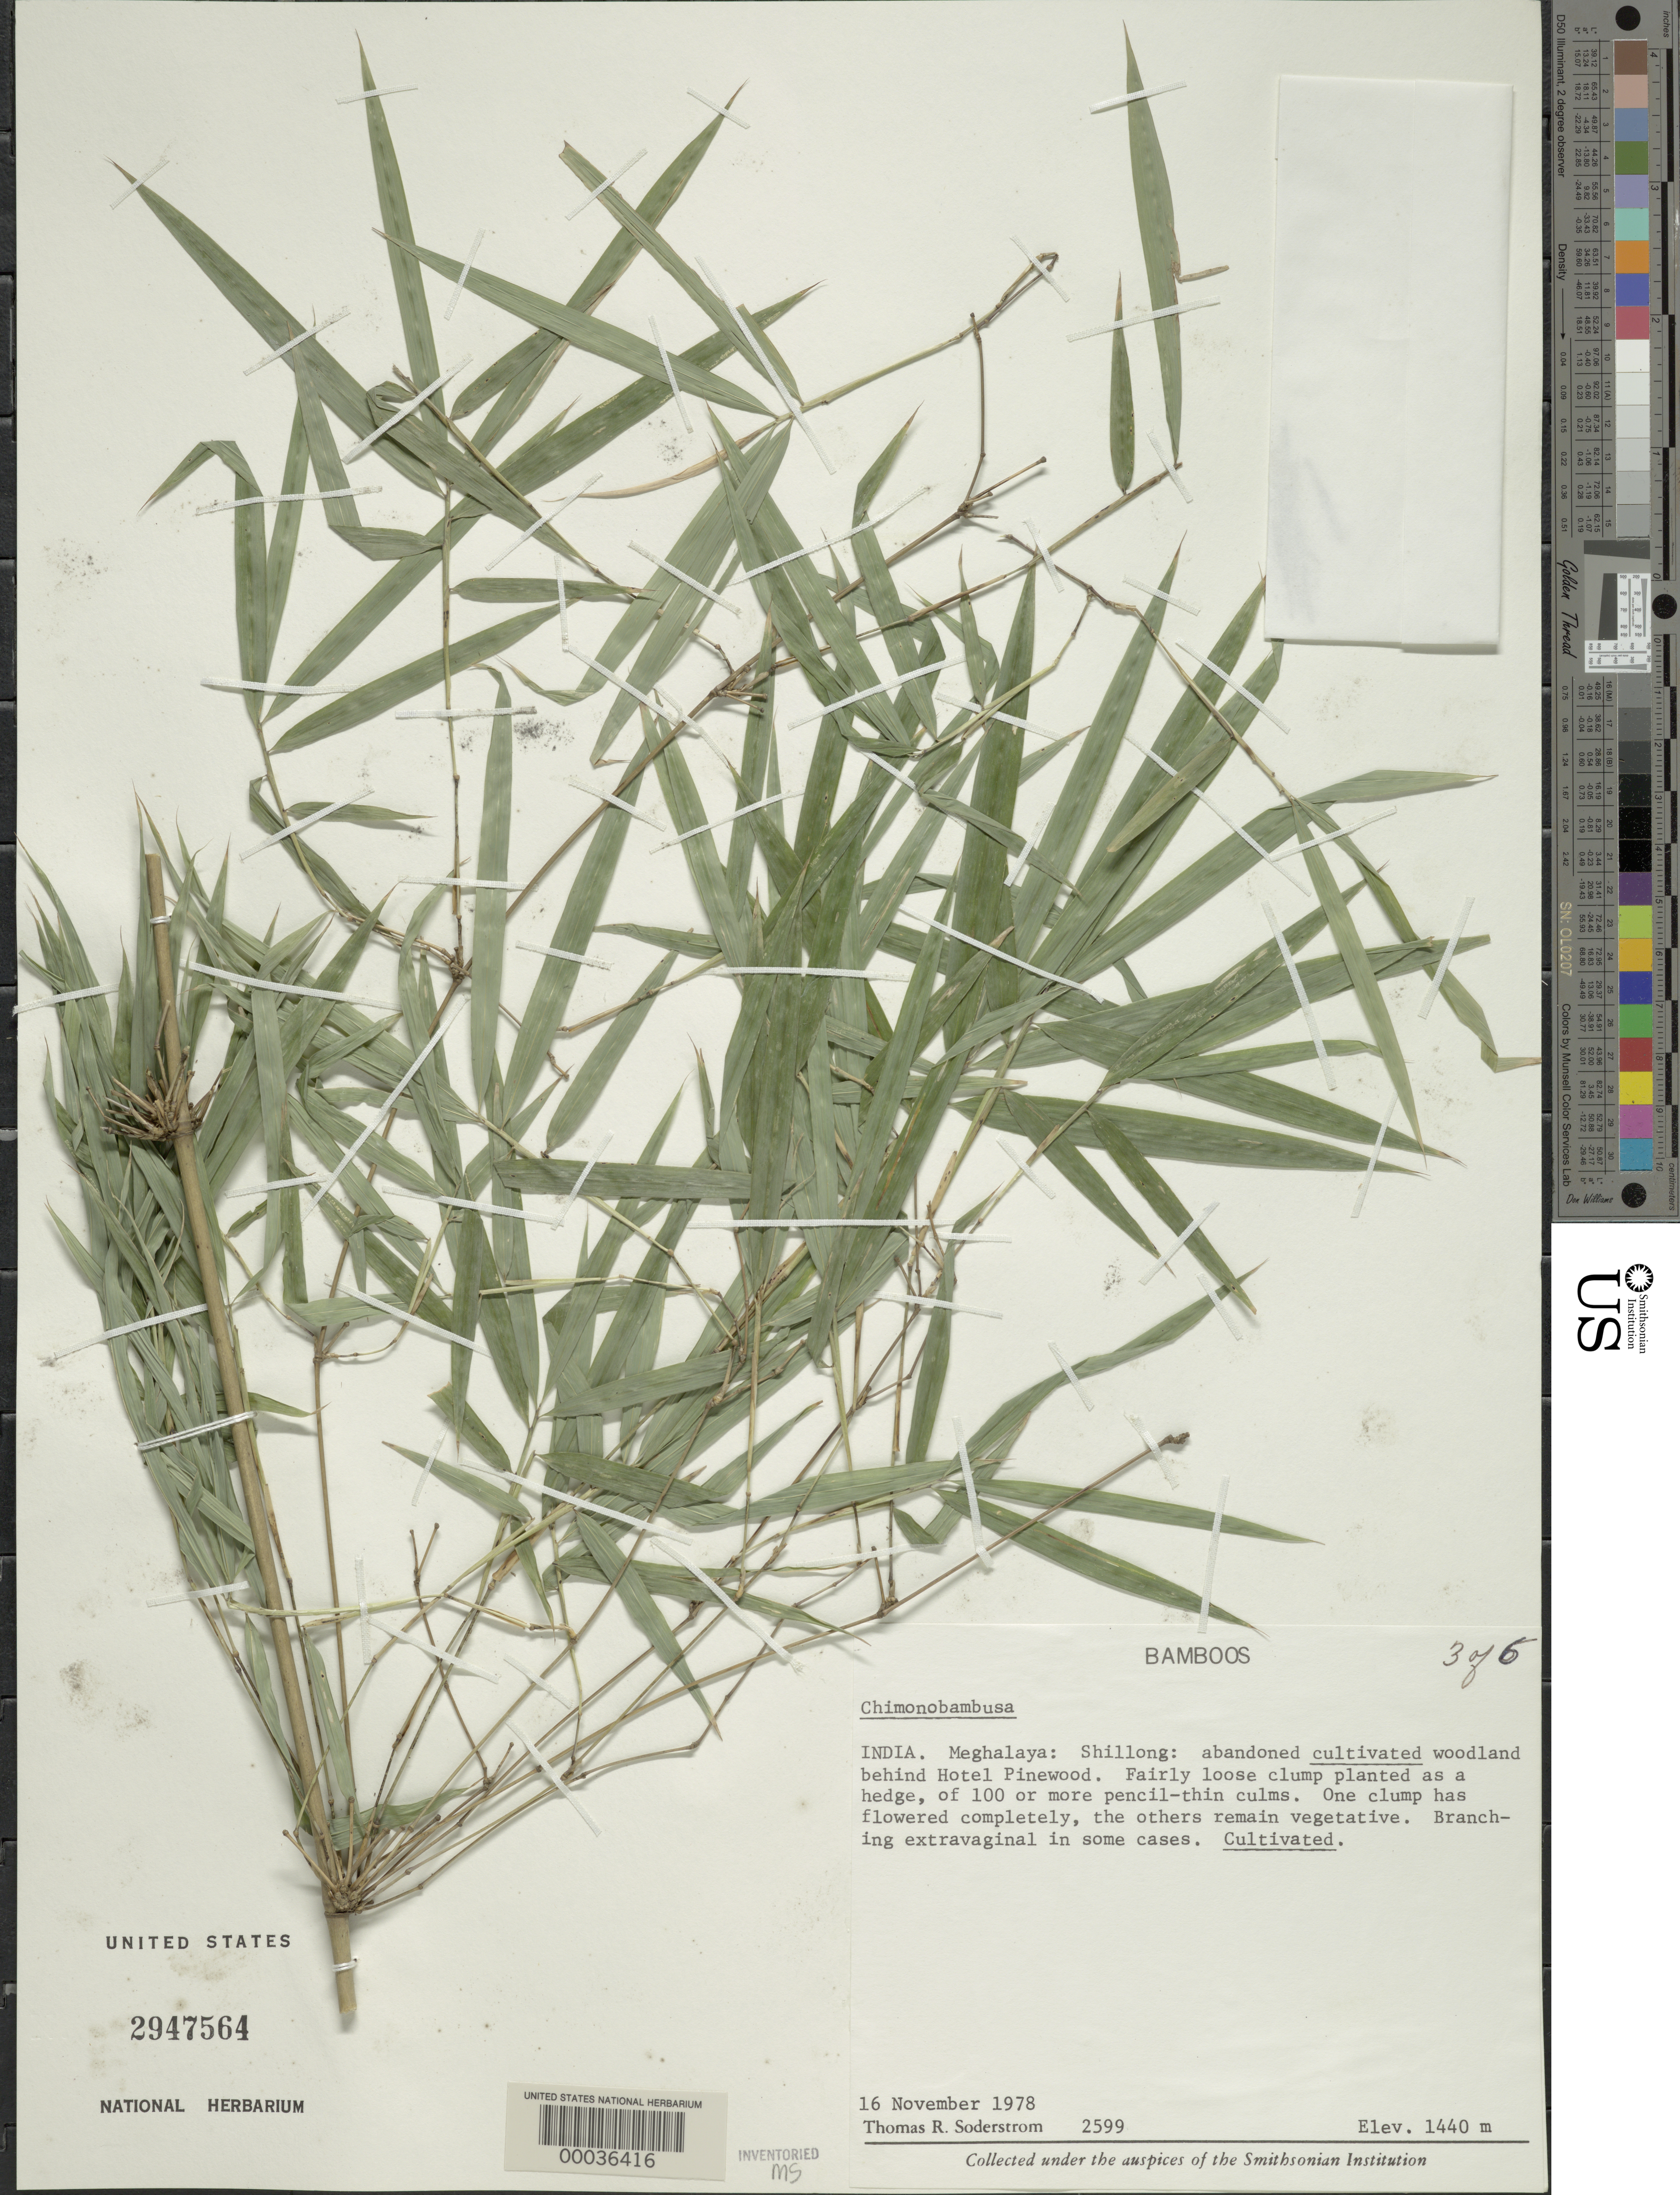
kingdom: Plantae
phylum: Tracheophyta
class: Liliopsida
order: Poales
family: Poaceae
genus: Drepanostachyum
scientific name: Drepanostachyum khasianum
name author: (Munro) Keng f.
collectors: T. R. Soderstrom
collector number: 2599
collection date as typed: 16 Nov 1978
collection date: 1978-11-16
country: India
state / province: Meghalaya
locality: Meghalaya, shillong, behind hotel pinewood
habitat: Abandoned cultivated woodland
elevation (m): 1440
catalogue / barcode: US 2947564